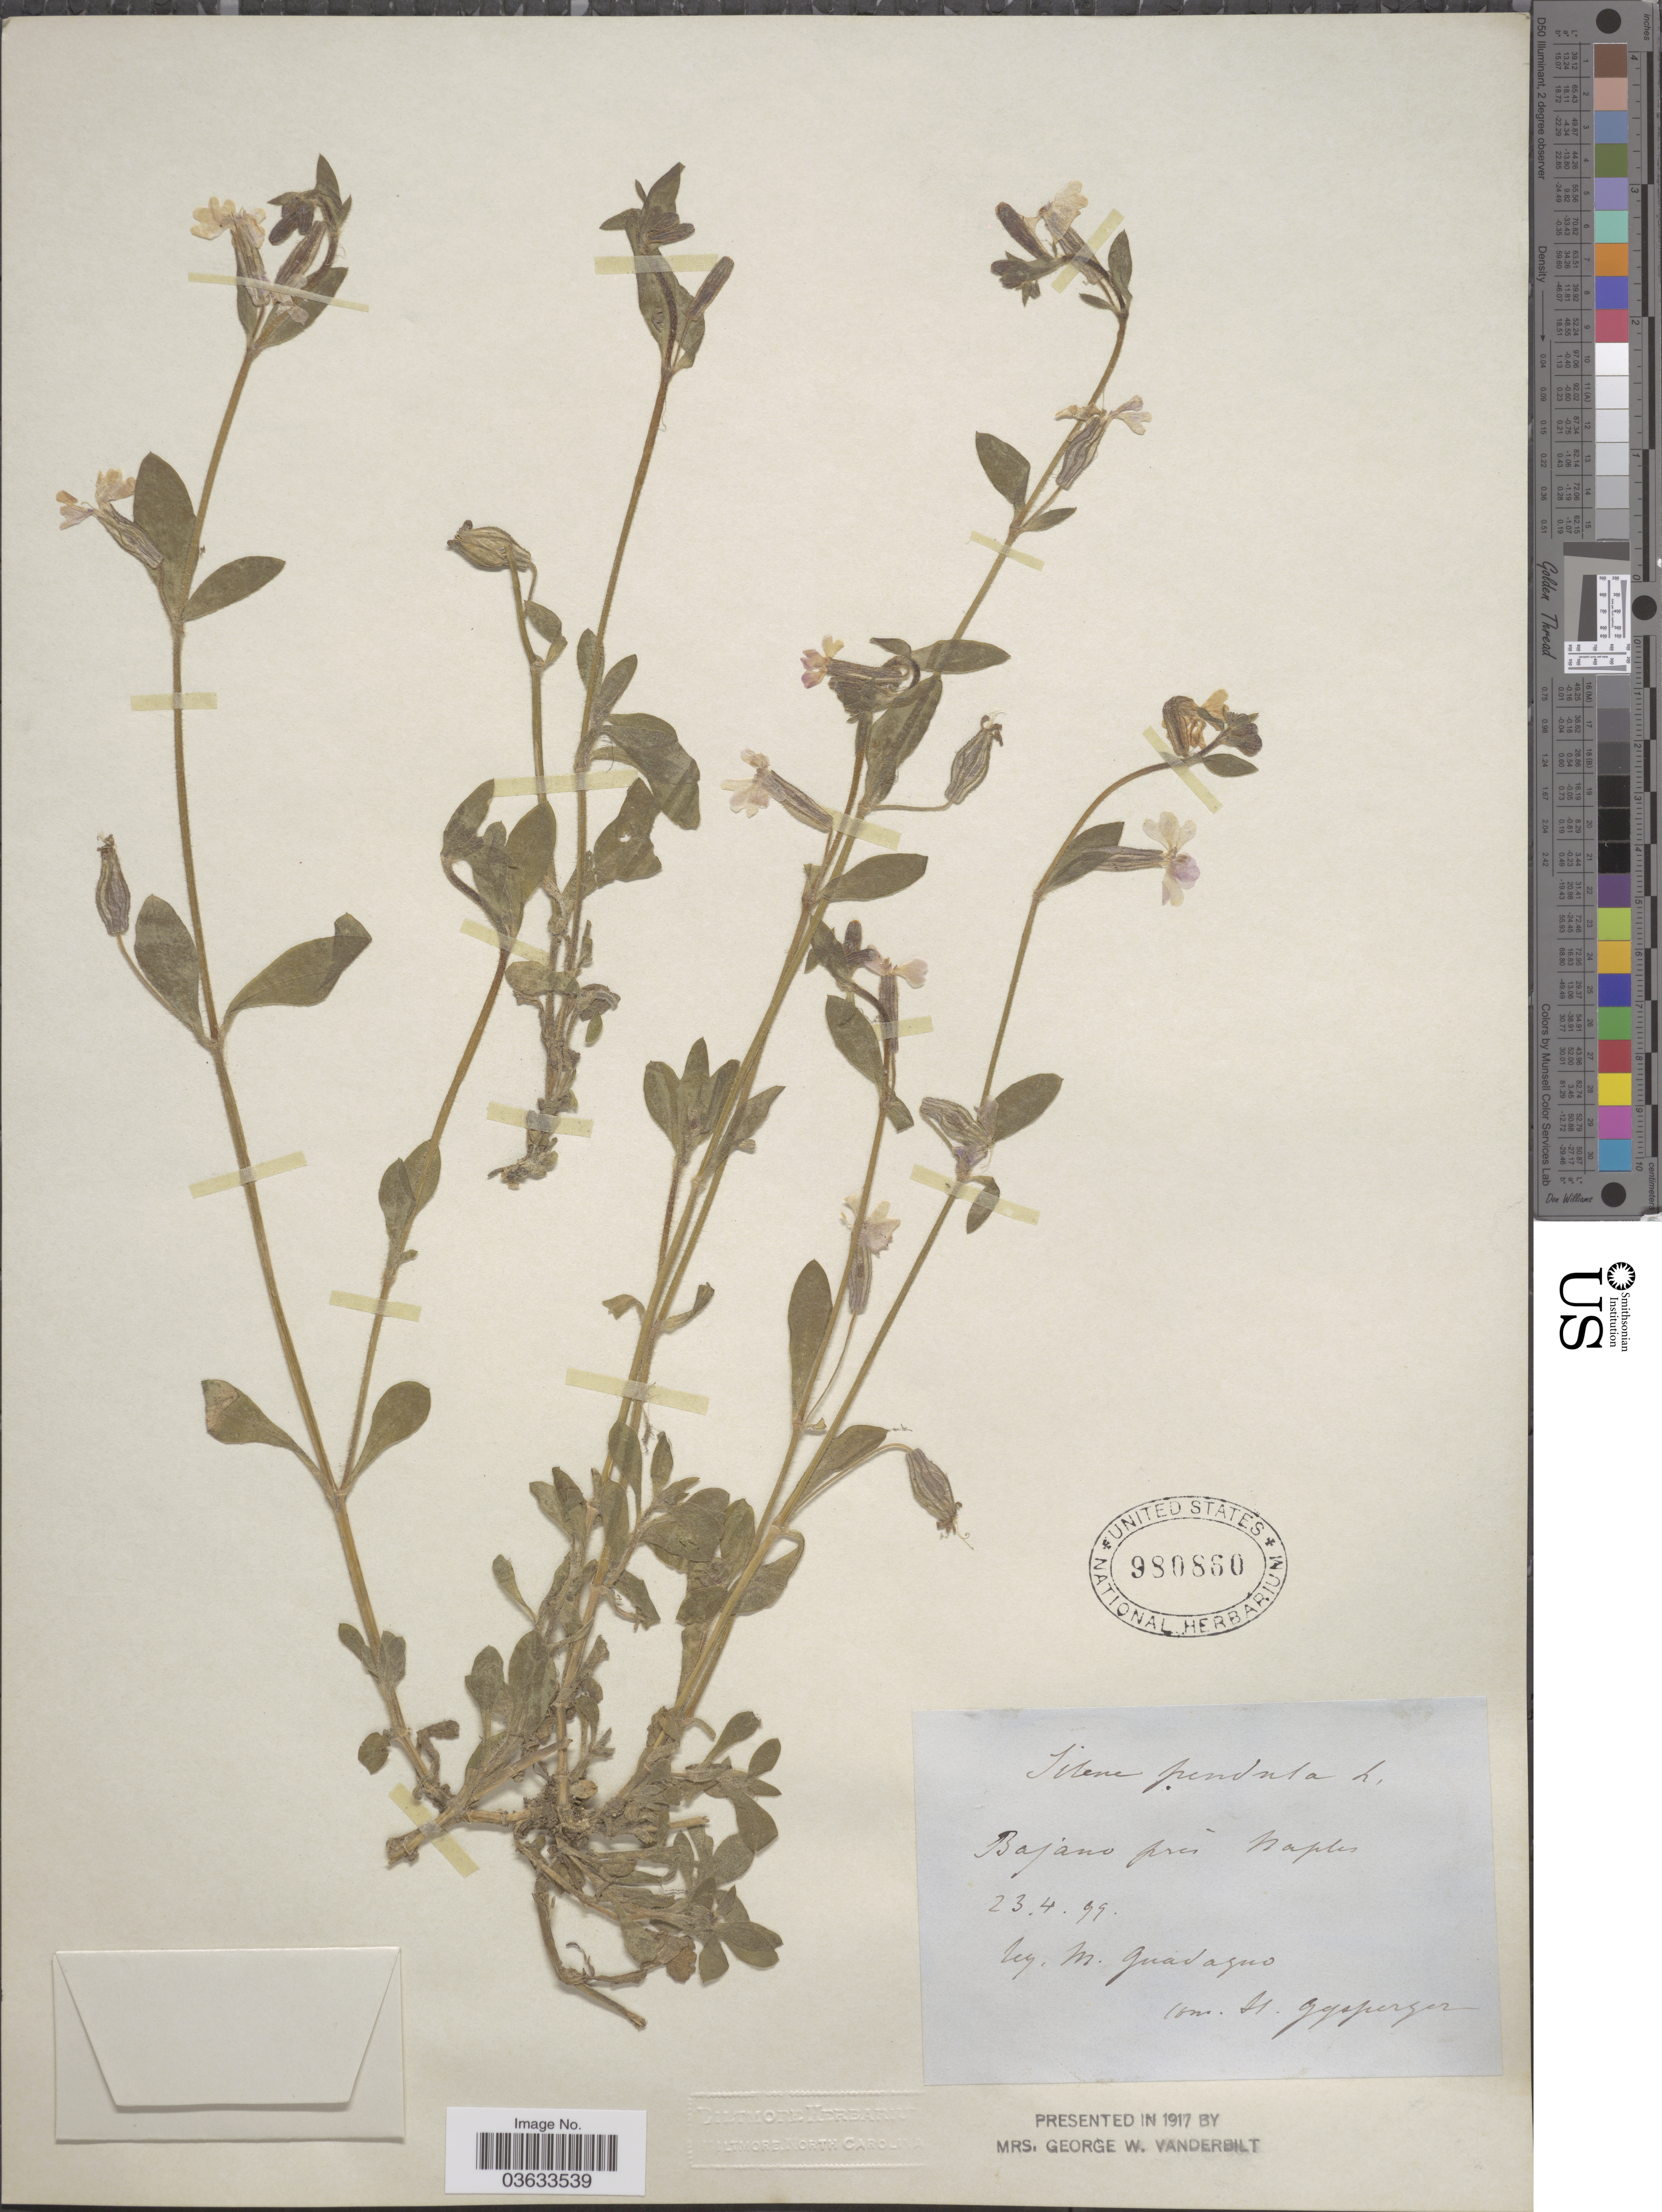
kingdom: Plantae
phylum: Tracheophyta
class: Magnoliopsida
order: Caryophyllales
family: Caryophyllaceae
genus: Silene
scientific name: Silene pendula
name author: L.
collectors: M. Guadagno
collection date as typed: Transcribed d/m/y: 23/4/99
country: Italy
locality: Bajano prés Naples.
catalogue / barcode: US 980860